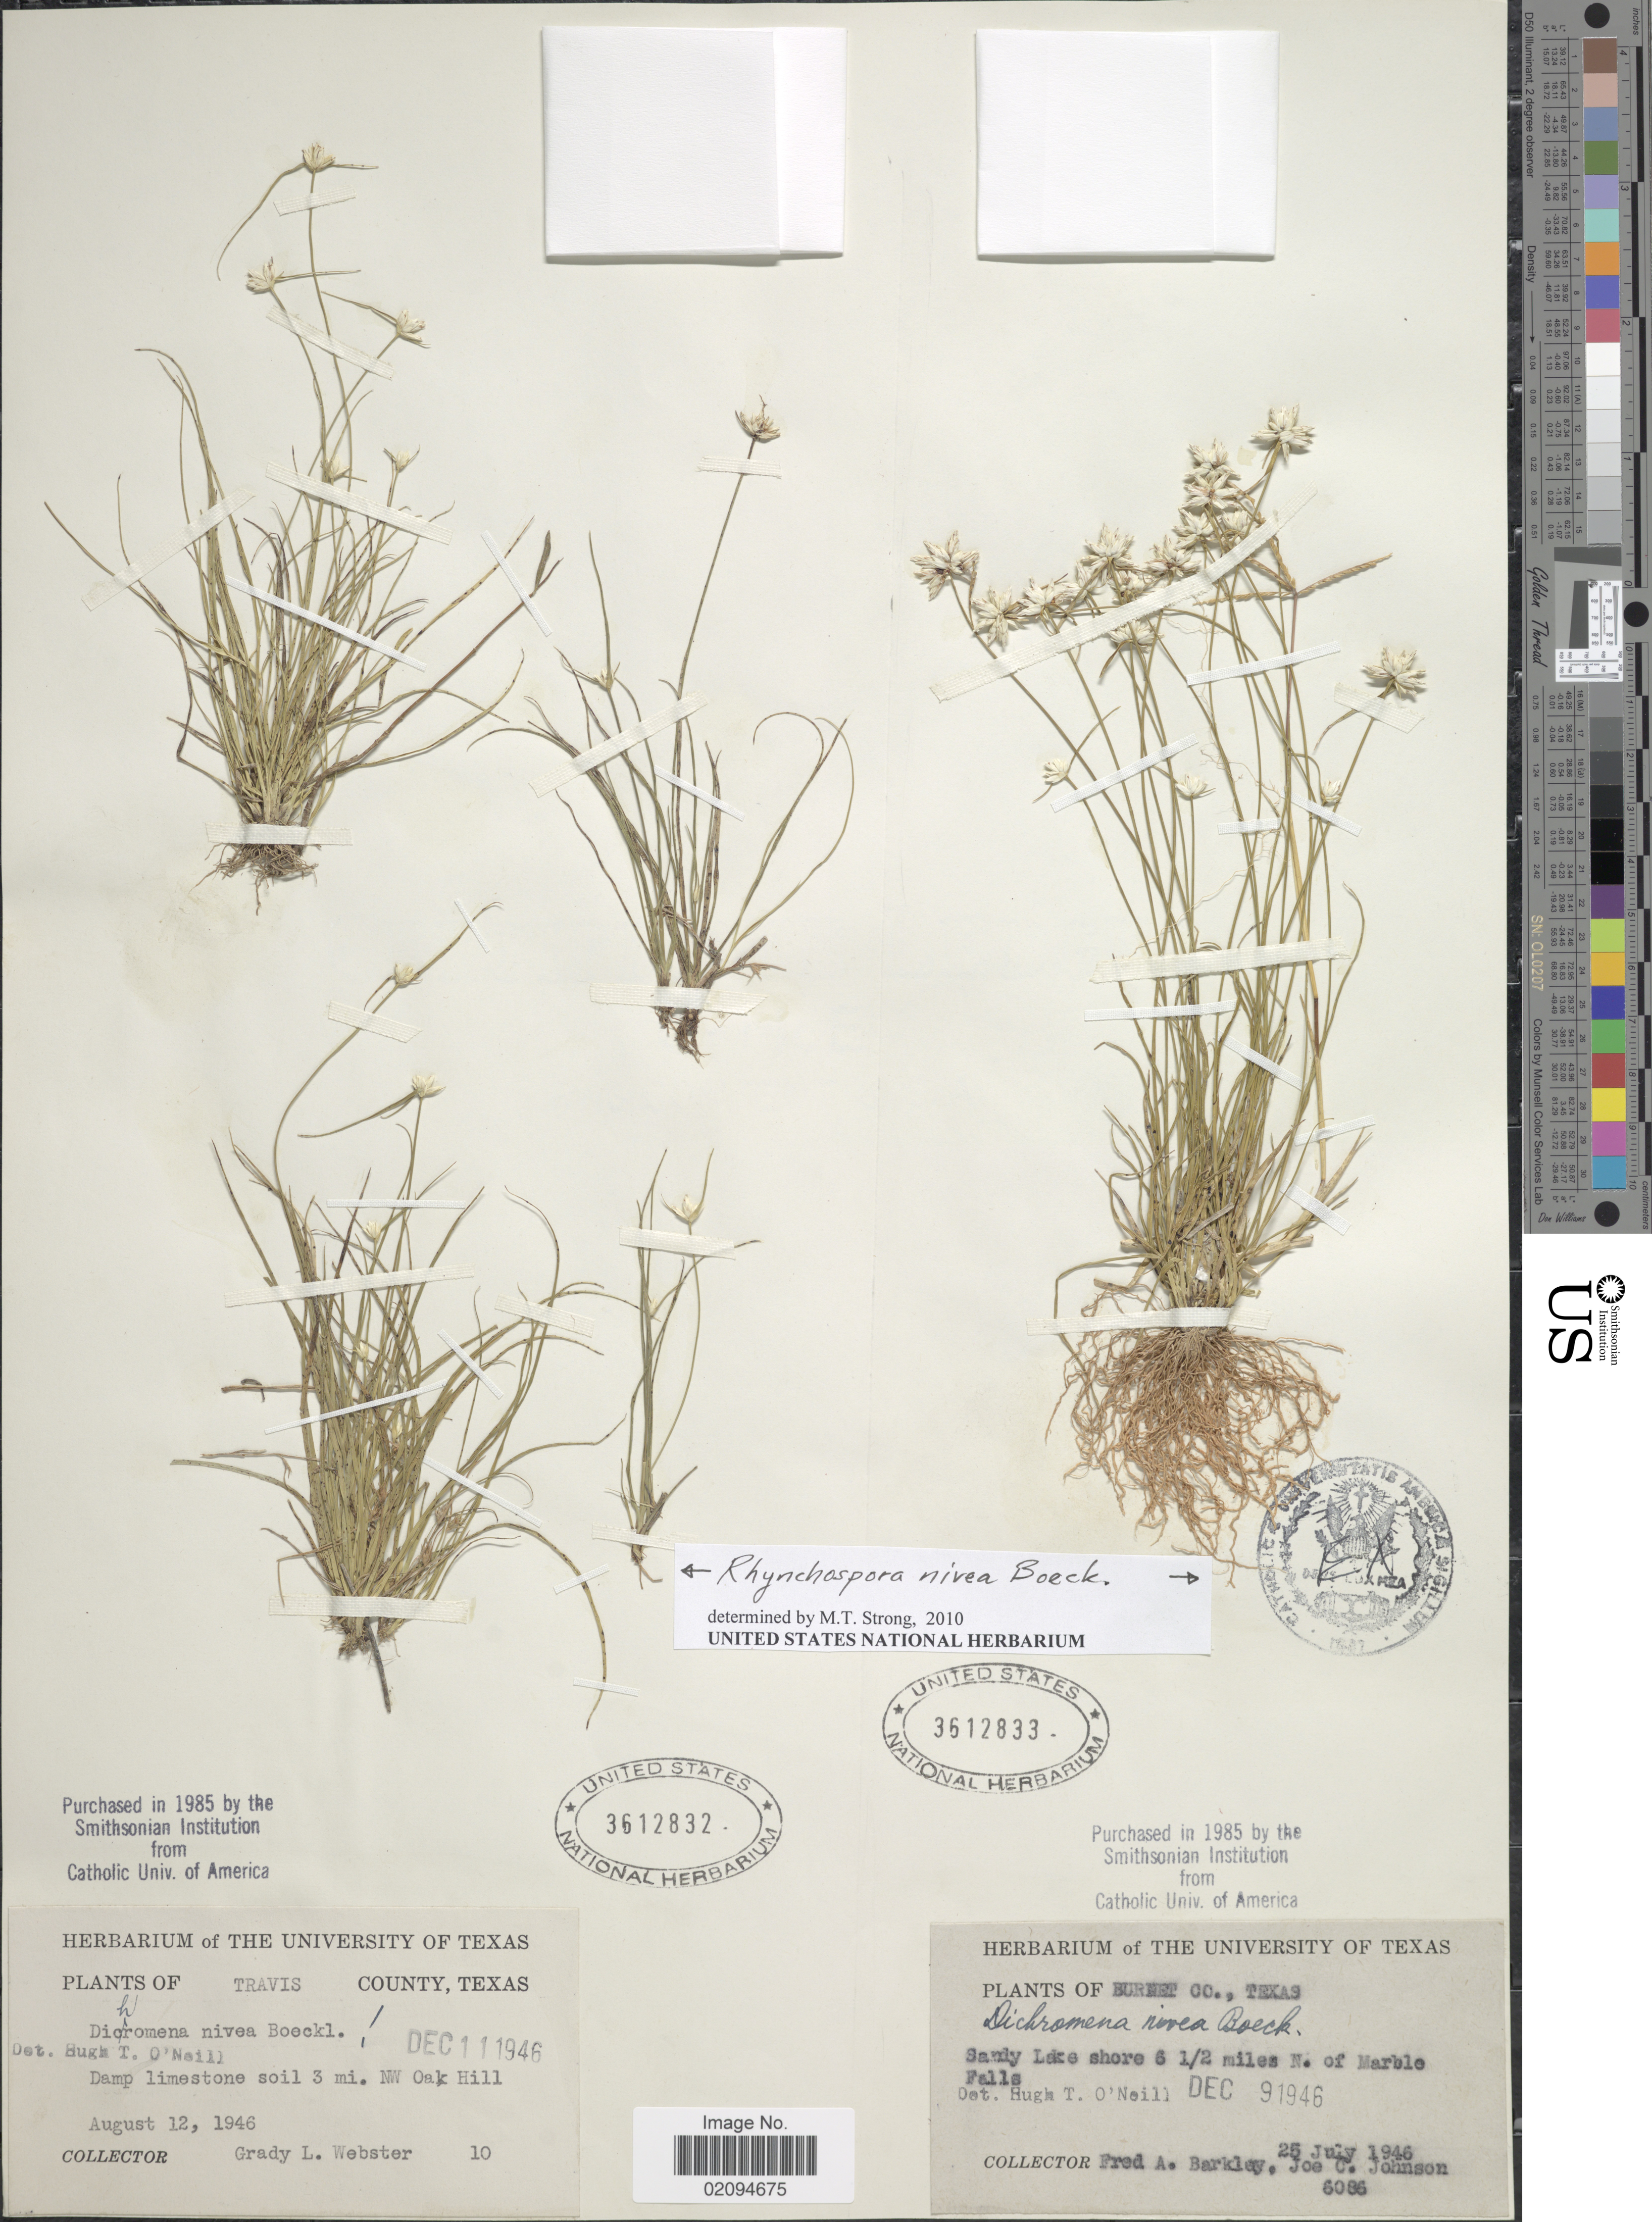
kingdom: Plantae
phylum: Tracheophyta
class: Liliopsida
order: Poales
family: Cyperaceae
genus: Rhynchospora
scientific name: Rhynchospora nivea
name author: Boeckeler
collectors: F. A. Barkley & J. C. Johnson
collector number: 6086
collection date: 1946-07-25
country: United States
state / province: Texas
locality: Burnet Co. Sandy Lake Shore 6 1/2 miles N. of Marble Falls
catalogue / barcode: US 3612833